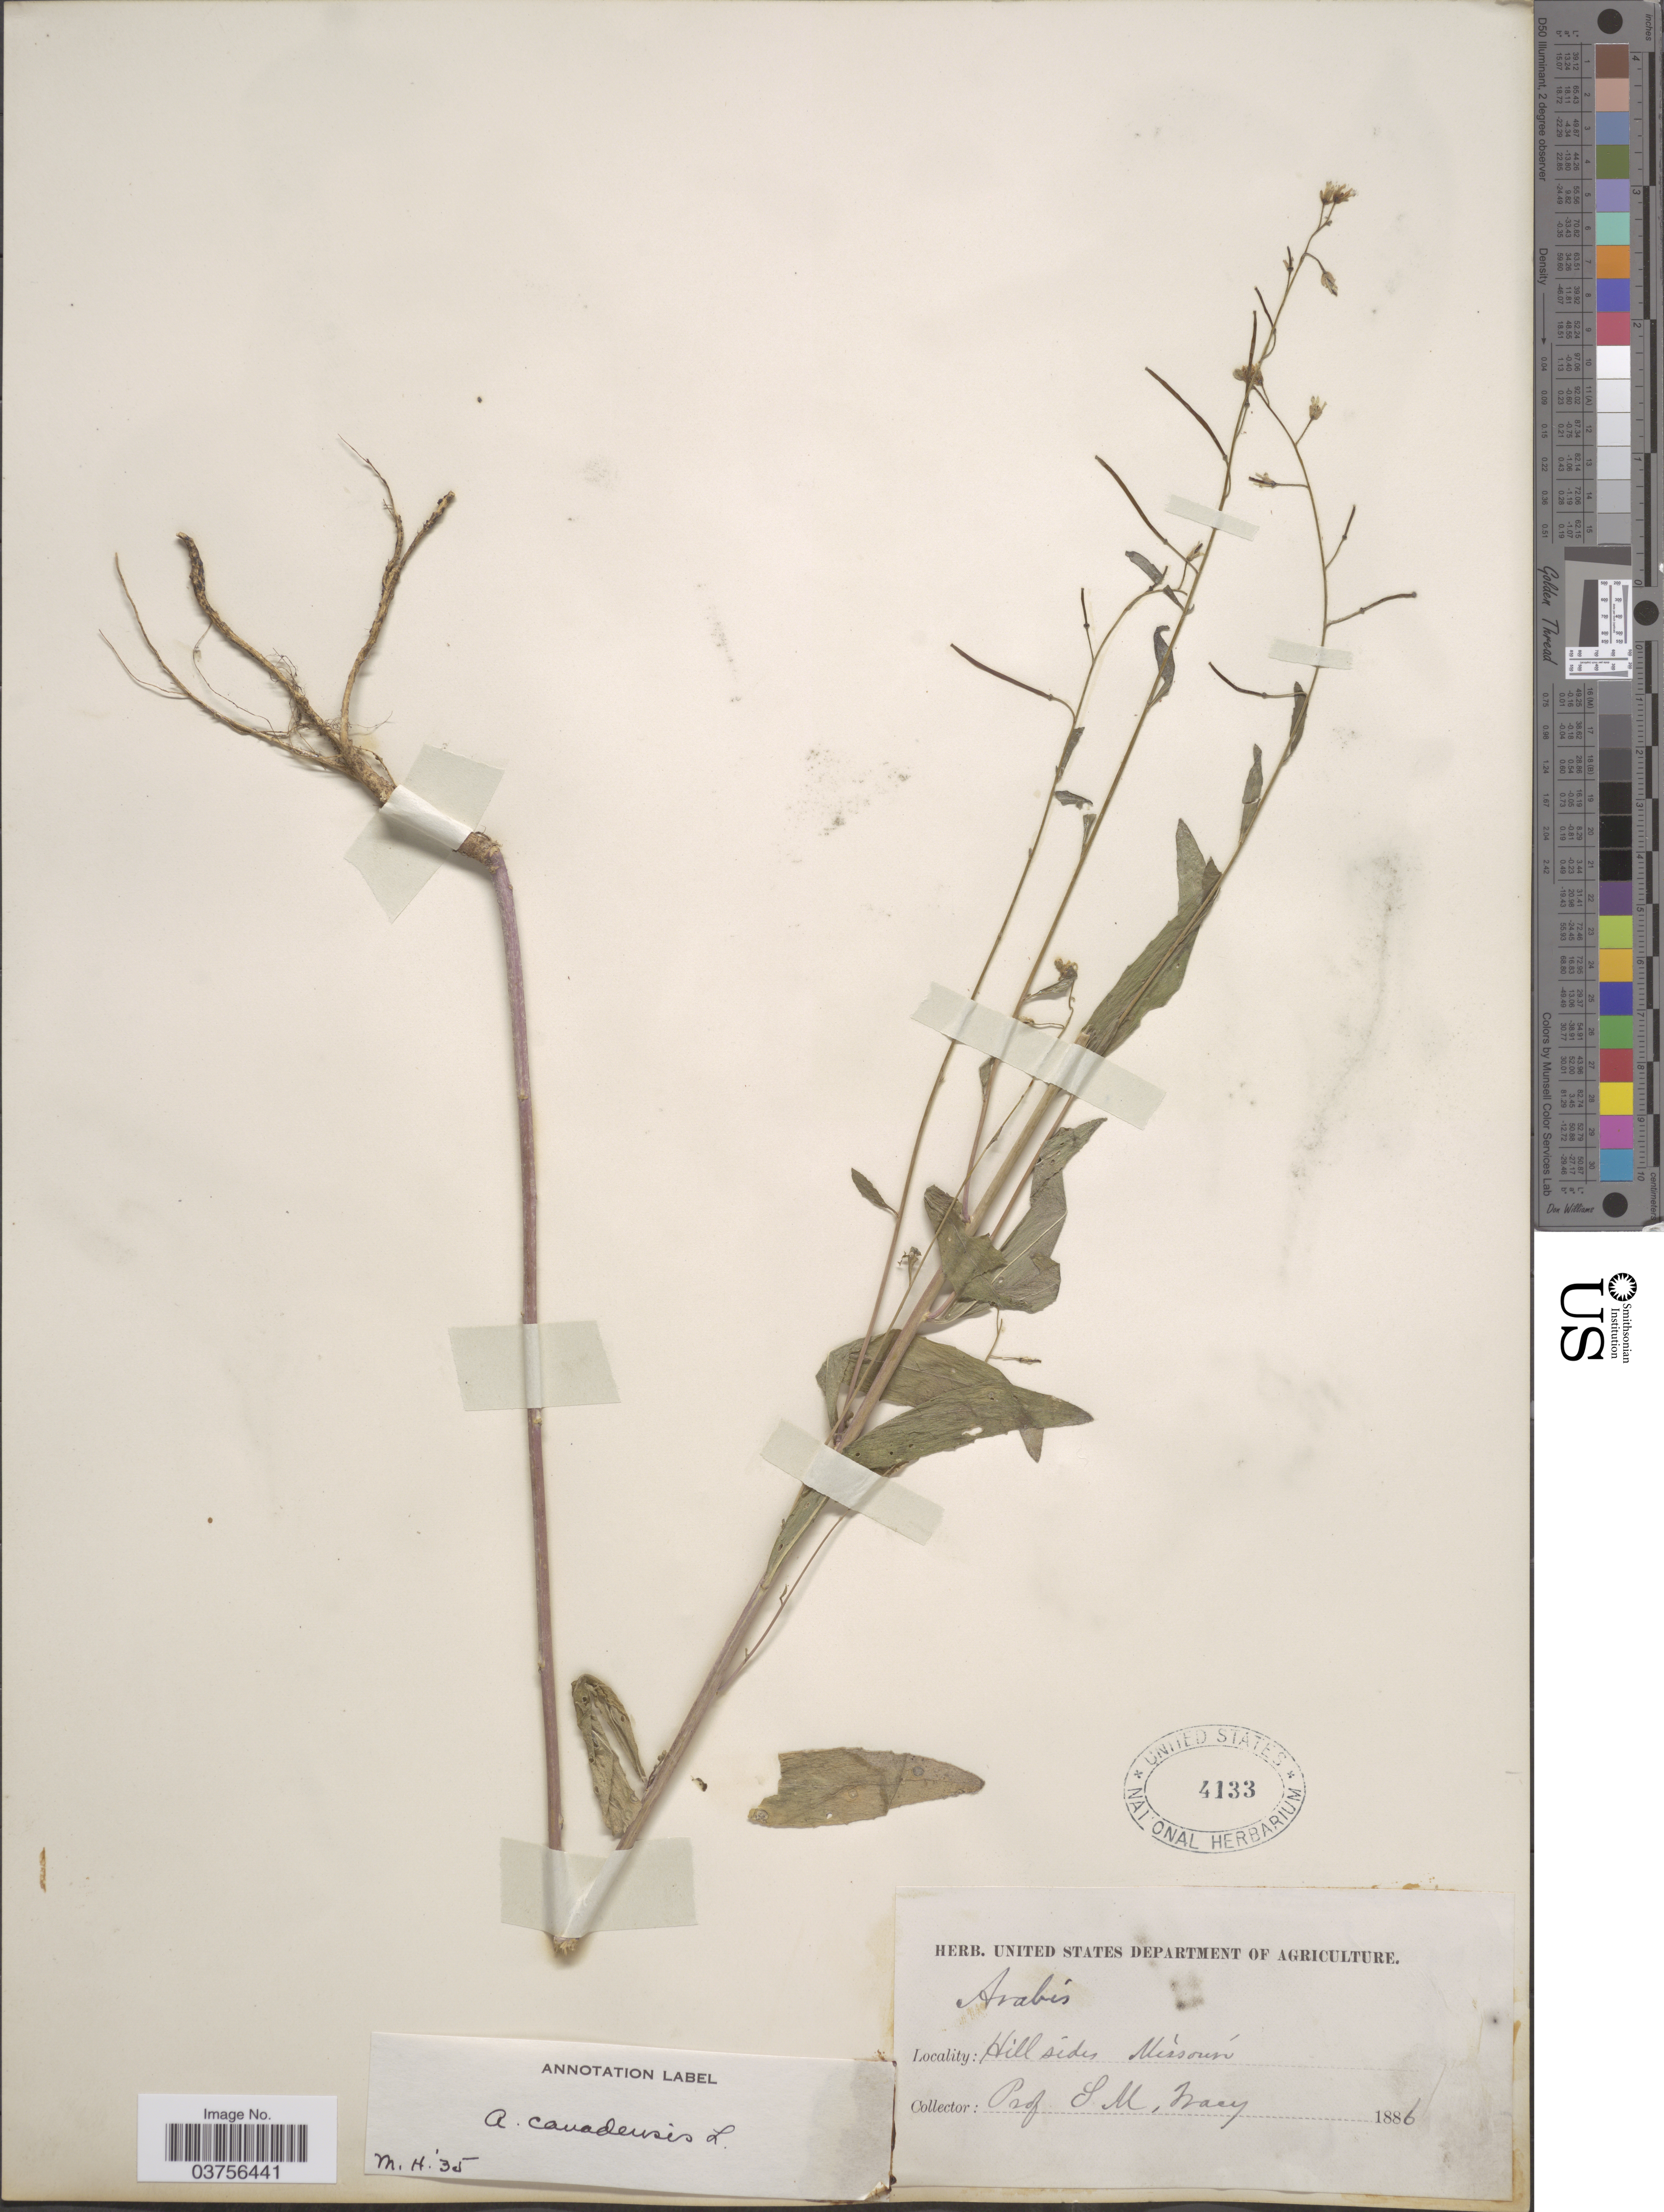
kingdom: Plantae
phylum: Tracheophyta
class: Magnoliopsida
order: Brassicales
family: Brassicaceae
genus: Arabis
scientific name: Arabis canadensis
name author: L.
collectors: S. M. Tracy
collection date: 1886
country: United States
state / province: Missouri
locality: Hill sides.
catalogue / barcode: US 4133